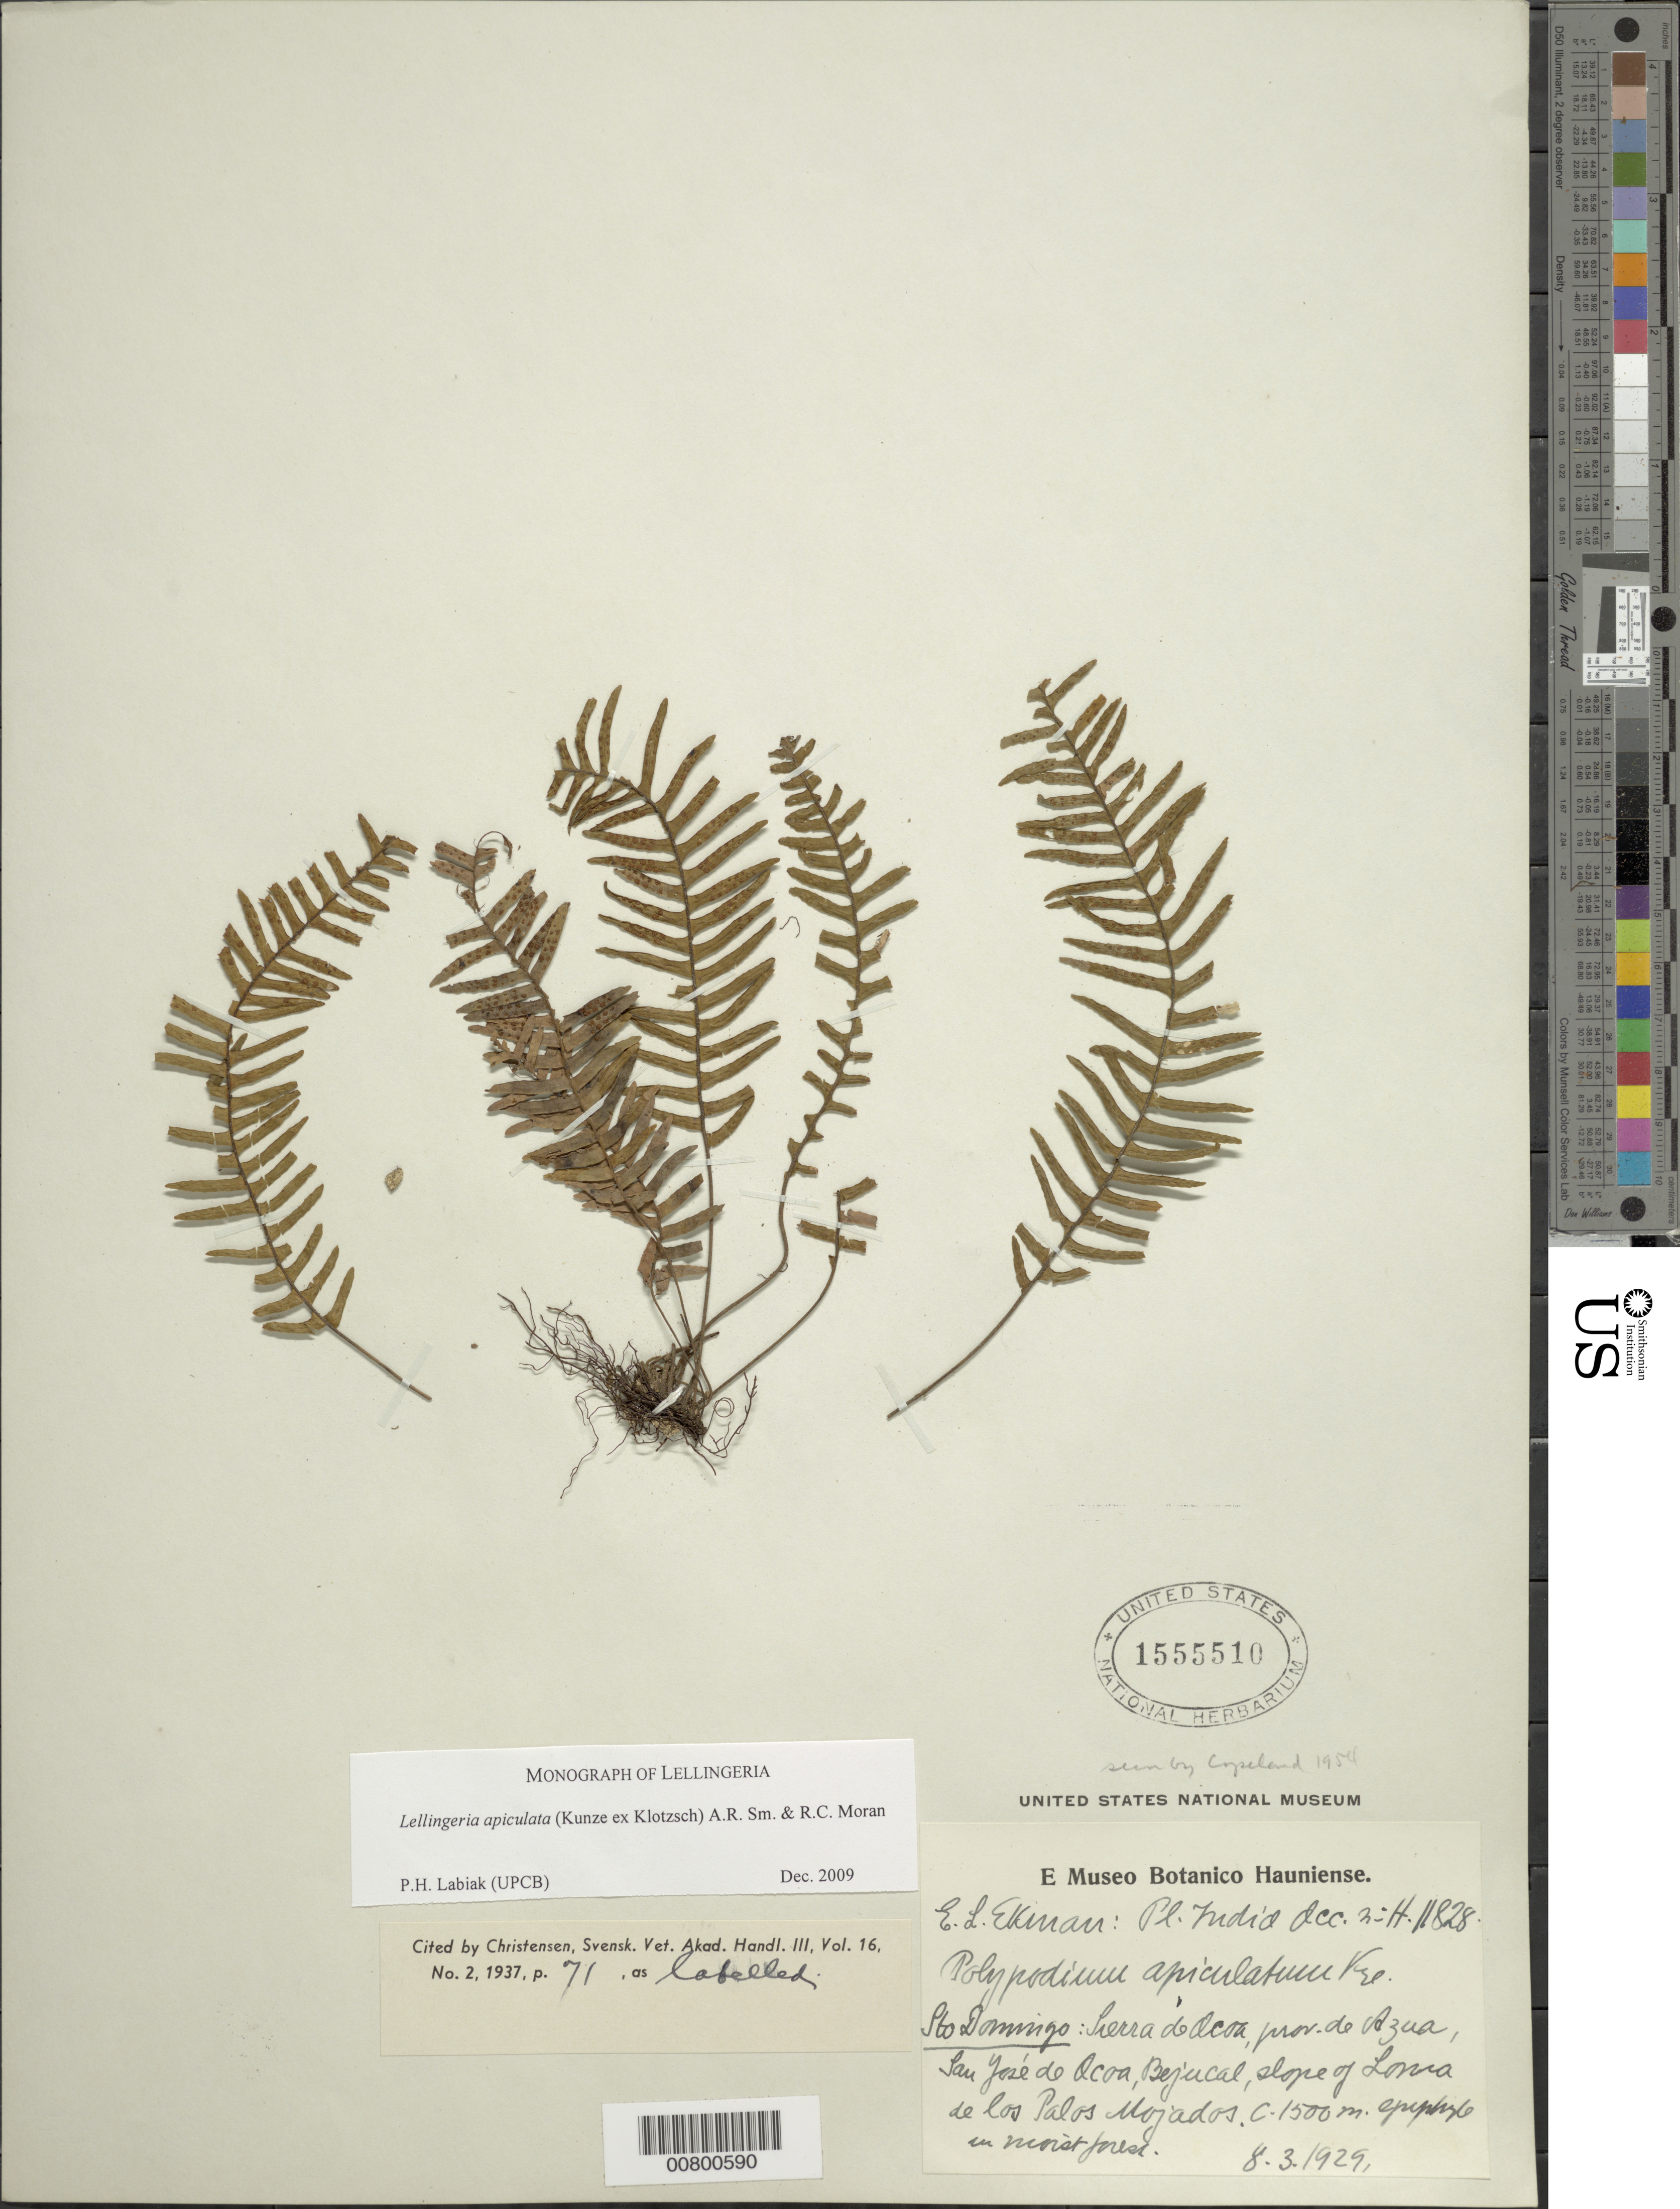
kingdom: Plantae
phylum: Tracheophyta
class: Polypodiopsida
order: Polypodiales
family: Polypodiaceae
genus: Lellingeria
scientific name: Lellingeria apiculata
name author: (Kunze ex Klotzsch) A.R. Sm. & R.C. Moran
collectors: E. L. Ekman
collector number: H 11828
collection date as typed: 08 Mar 1929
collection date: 1929-03-08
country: Dominican Republic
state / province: Azua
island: Hispaniola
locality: Sierra de Ocoa, San José de Ocoa, Bejucal, slope of Loma de los Palos Mojados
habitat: Moist forest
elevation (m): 1500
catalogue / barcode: US 1555510